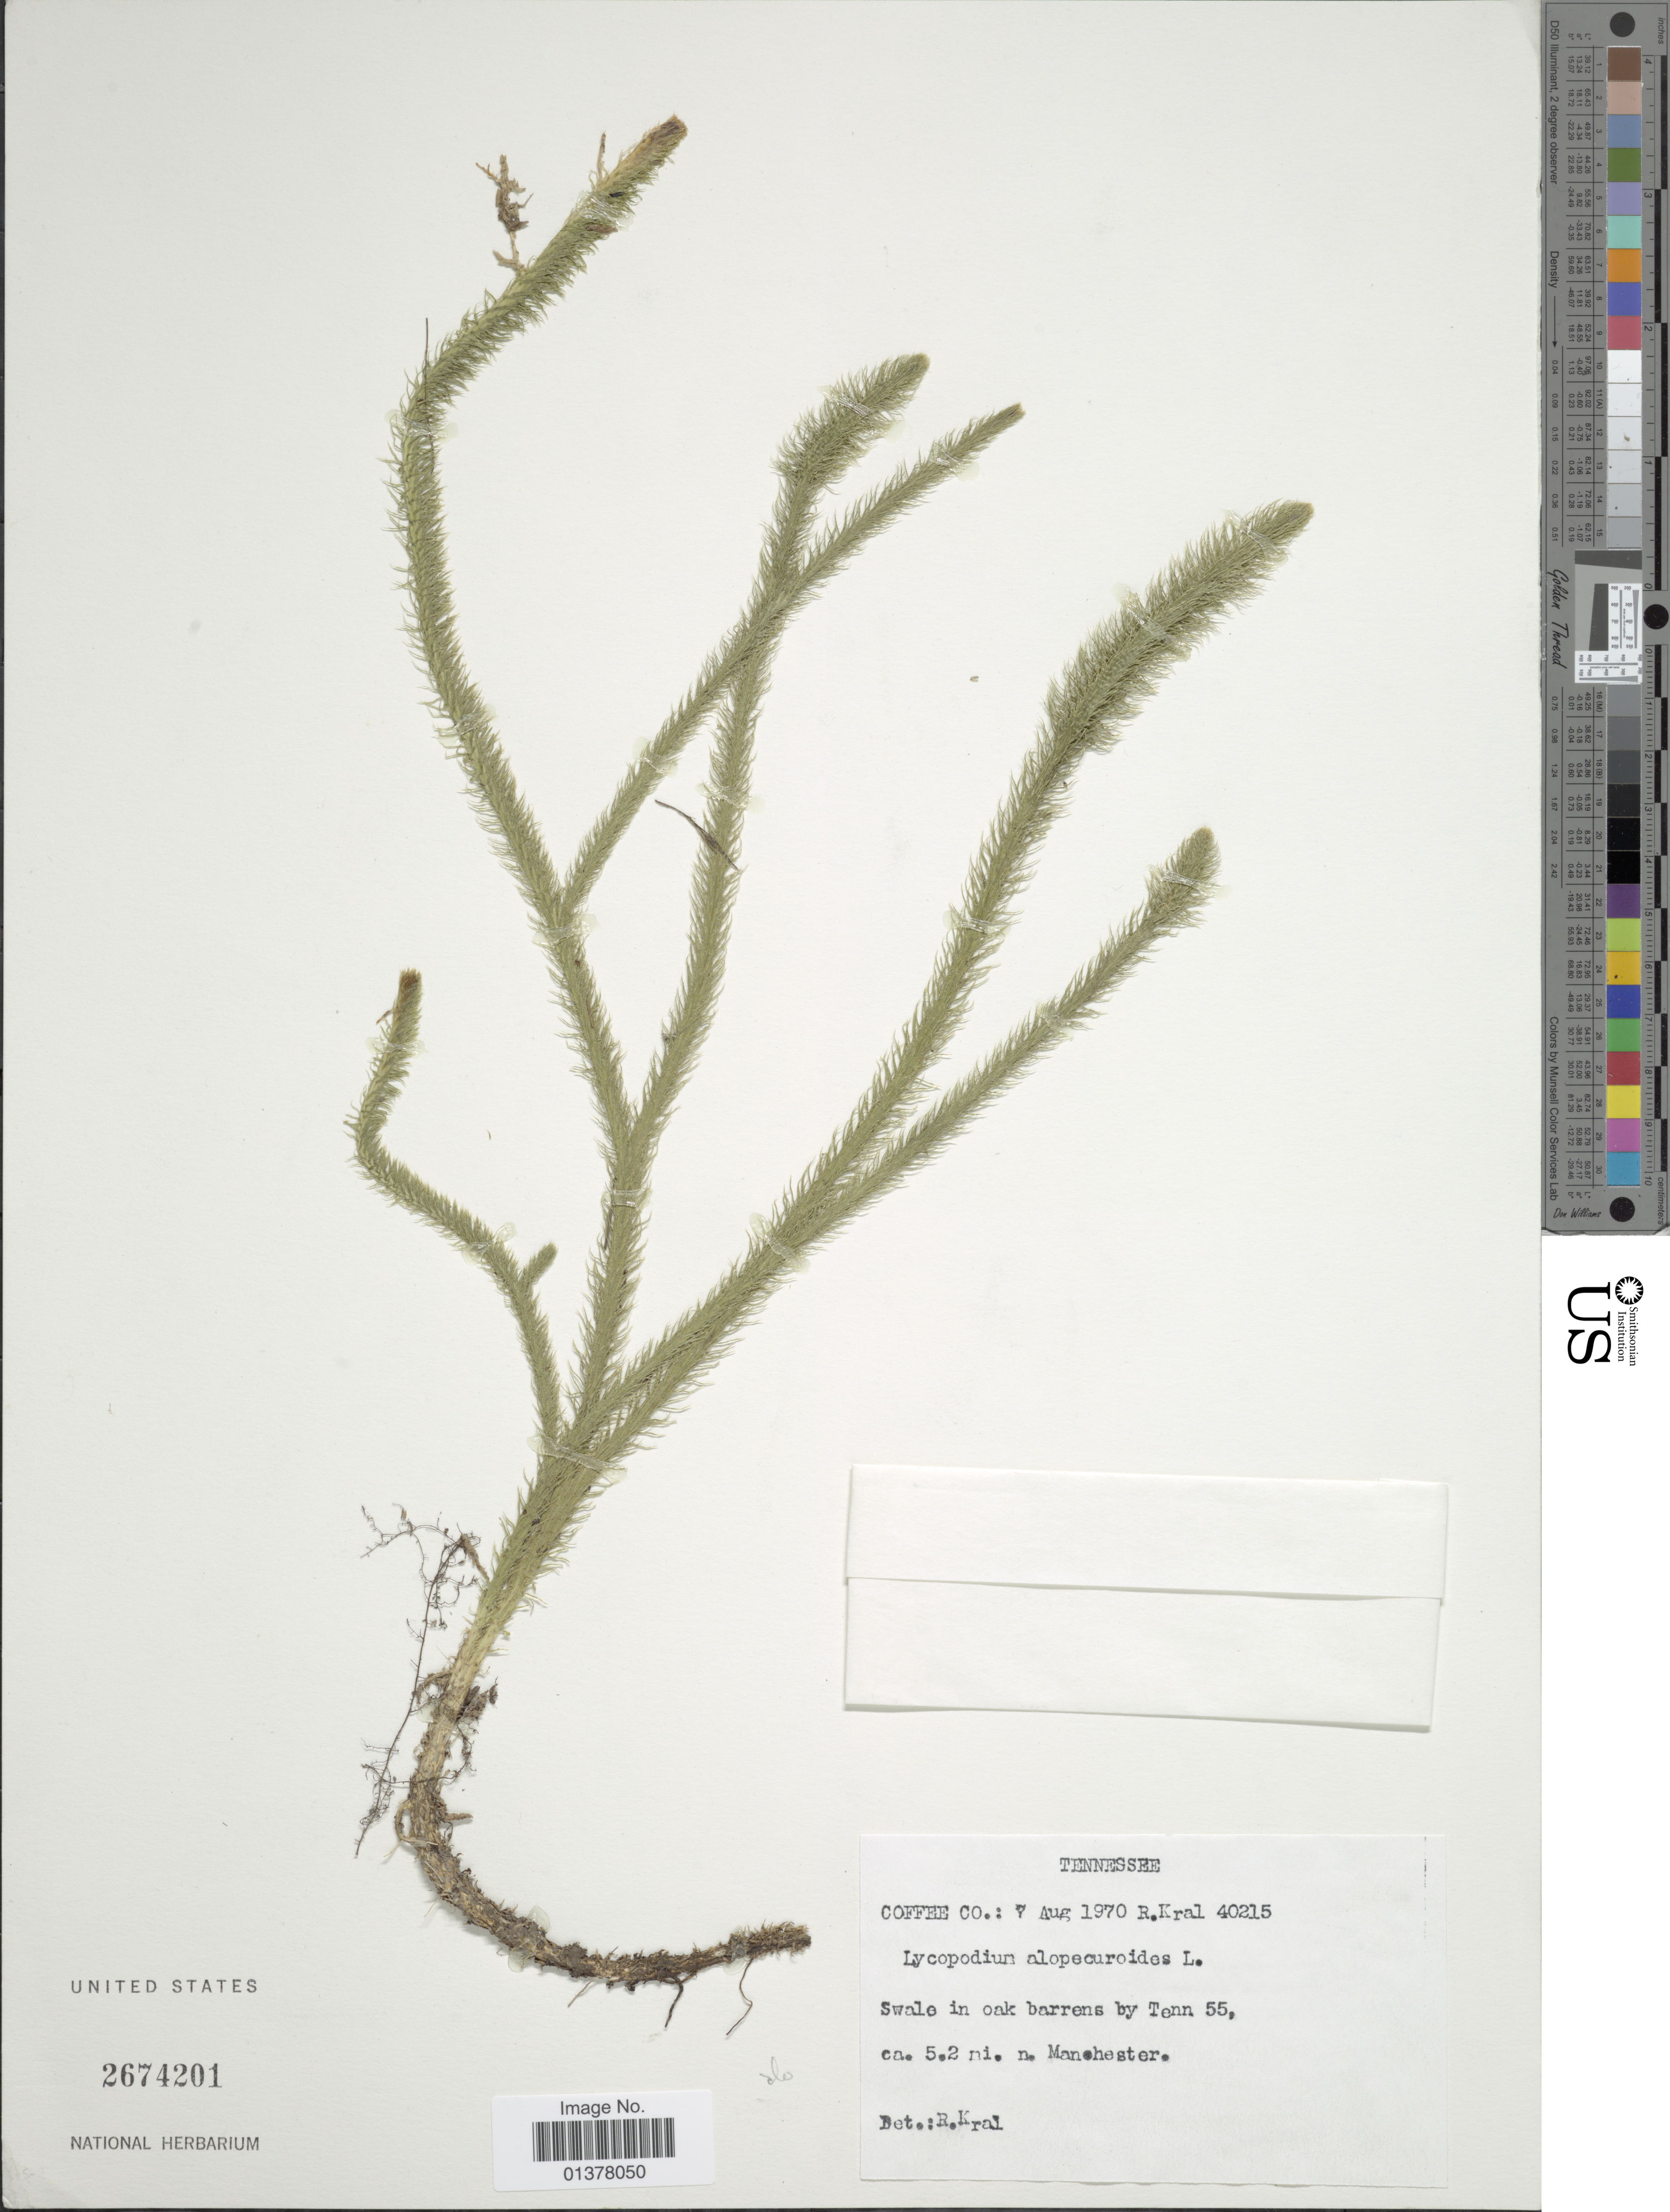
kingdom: Plantae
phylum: Tracheophyta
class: Lycopodiopsida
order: Lycopodiales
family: Lycopodiaceae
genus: Lycopodiella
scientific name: Lycopodiella alopecuroides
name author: (L.) Cranfill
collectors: R. Kral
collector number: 40215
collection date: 1970-08-07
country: United States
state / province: Tennessee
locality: Coffee Co., ca. 5.2 mi. de Manchester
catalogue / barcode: US 2674201